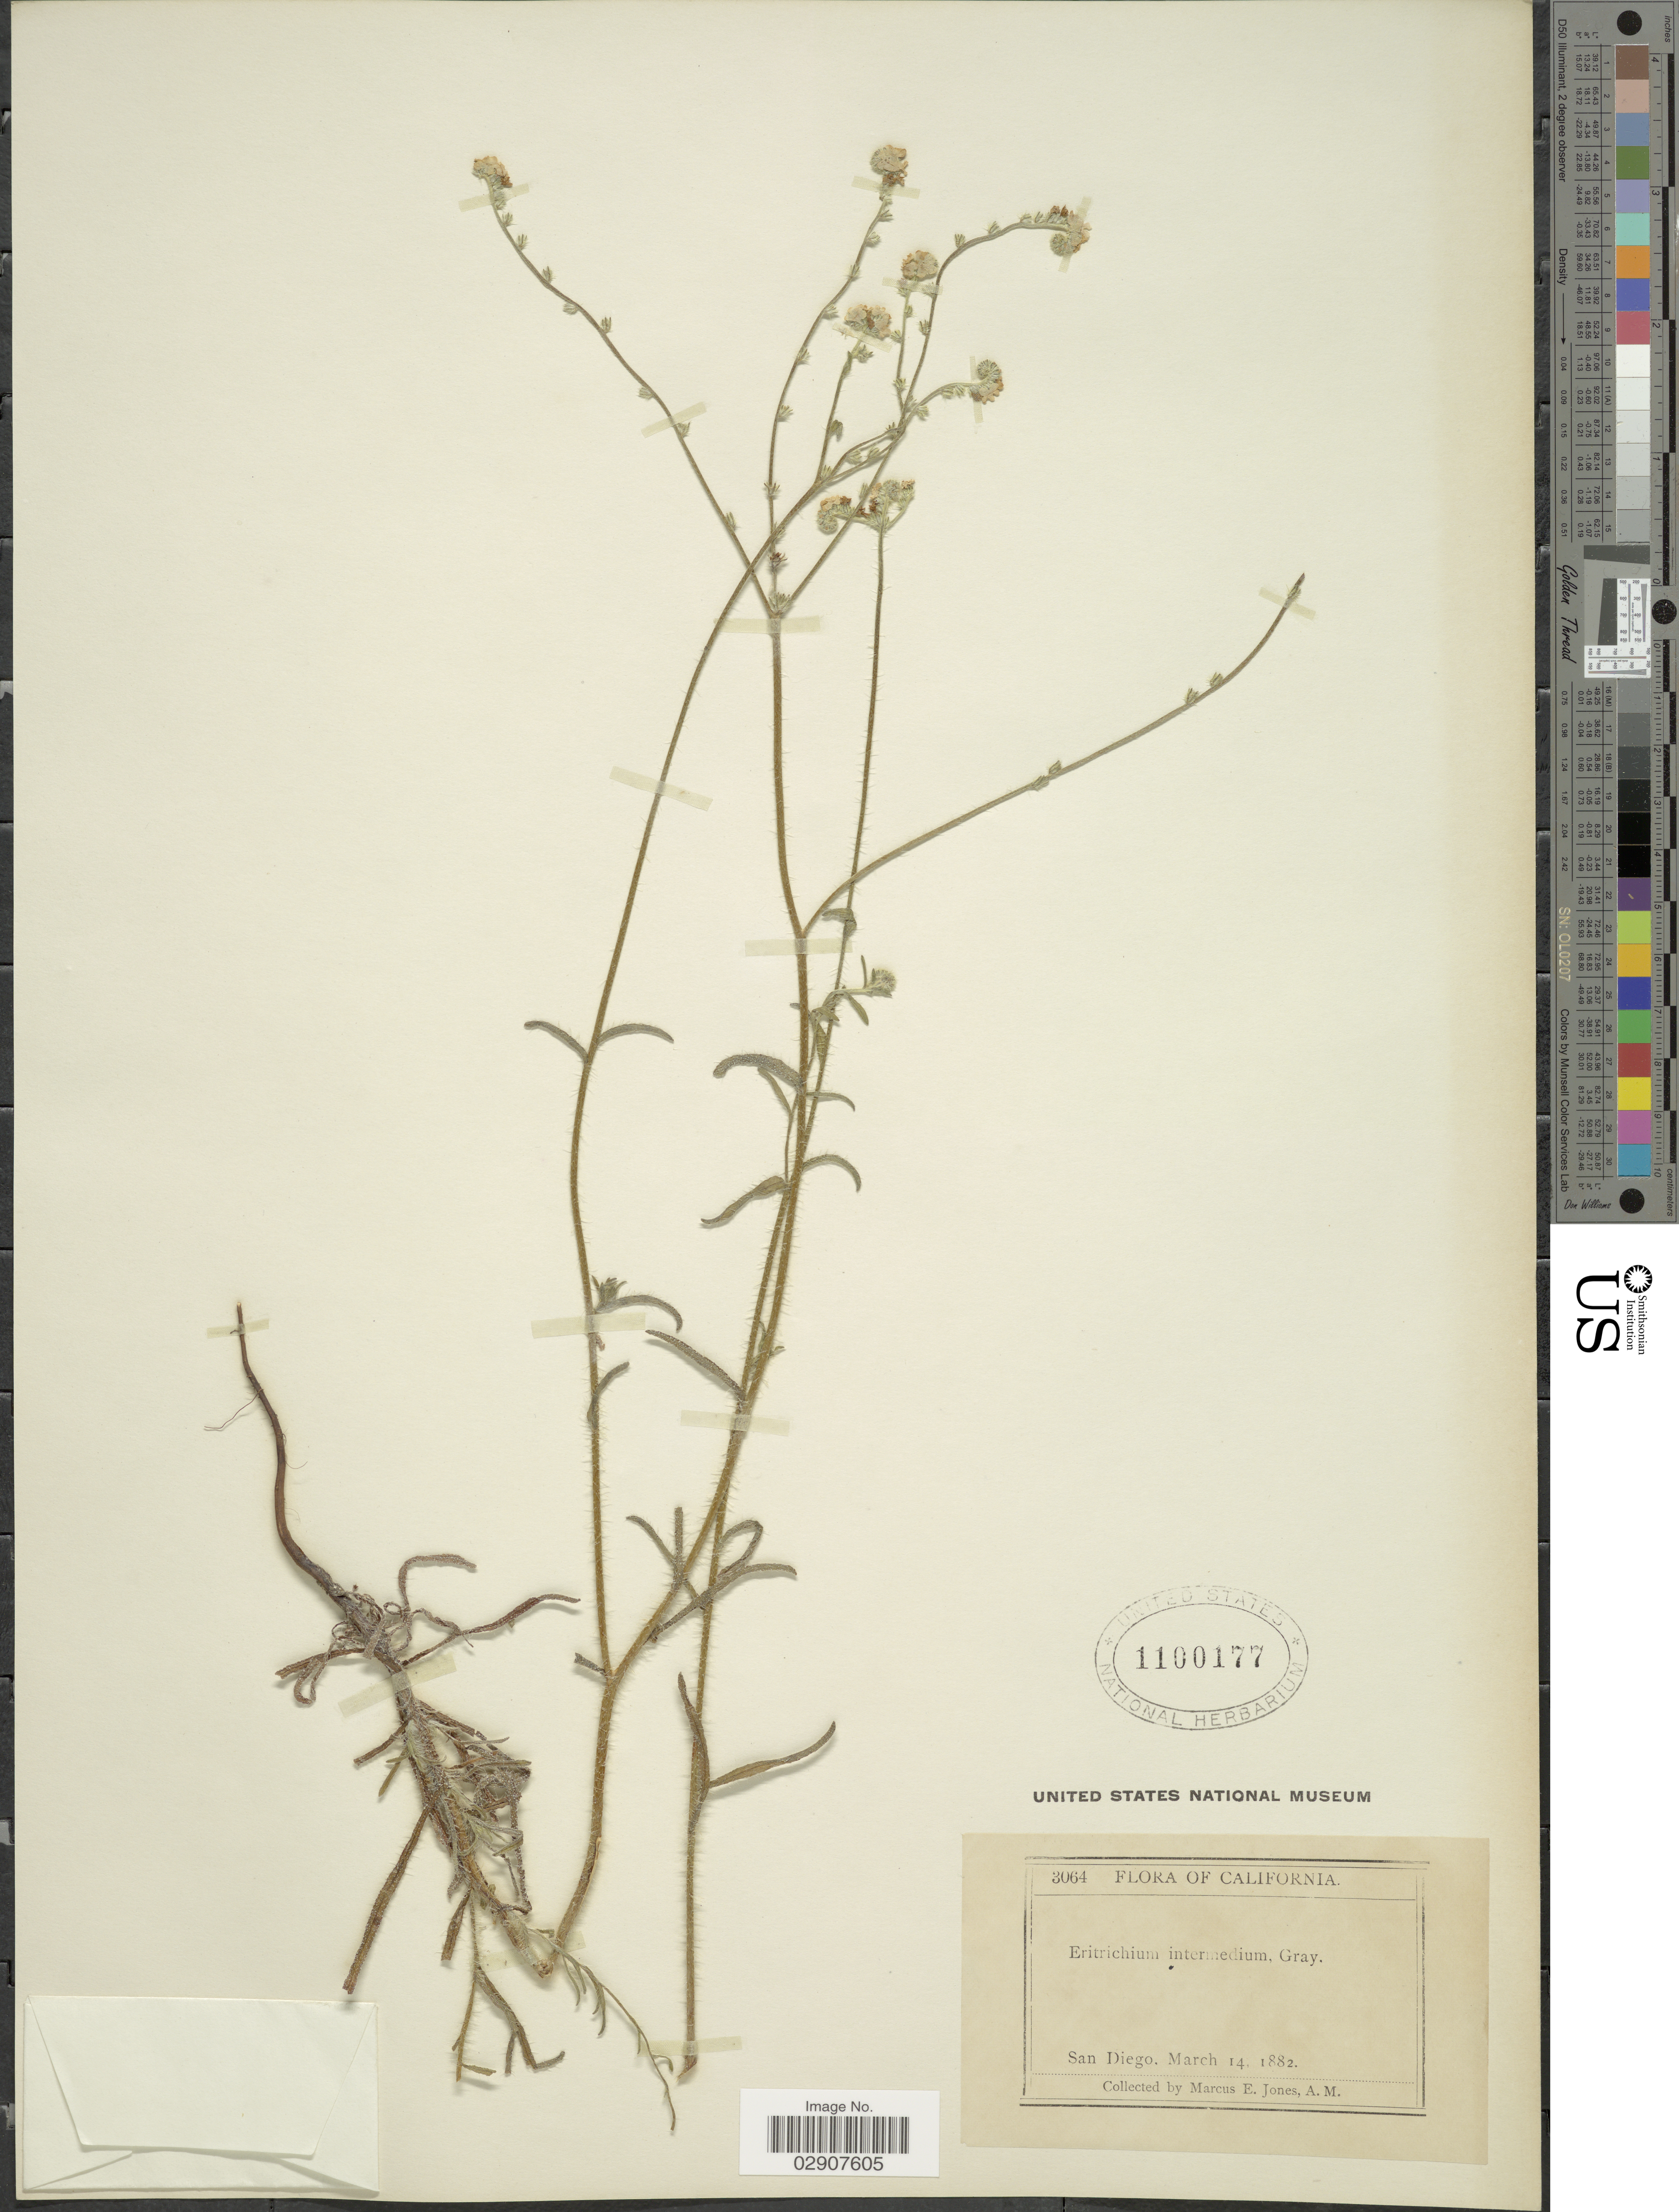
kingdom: Plantae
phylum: Tracheophyta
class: Magnoliopsida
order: Boraginales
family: Boraginaceae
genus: Cryptantha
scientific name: Cryptantha intermedia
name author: (A. Gray) Greene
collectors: M. E. Jones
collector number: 3064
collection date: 1882-03-14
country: United States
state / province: California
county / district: San Diego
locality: San Diego.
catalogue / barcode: US 1100177